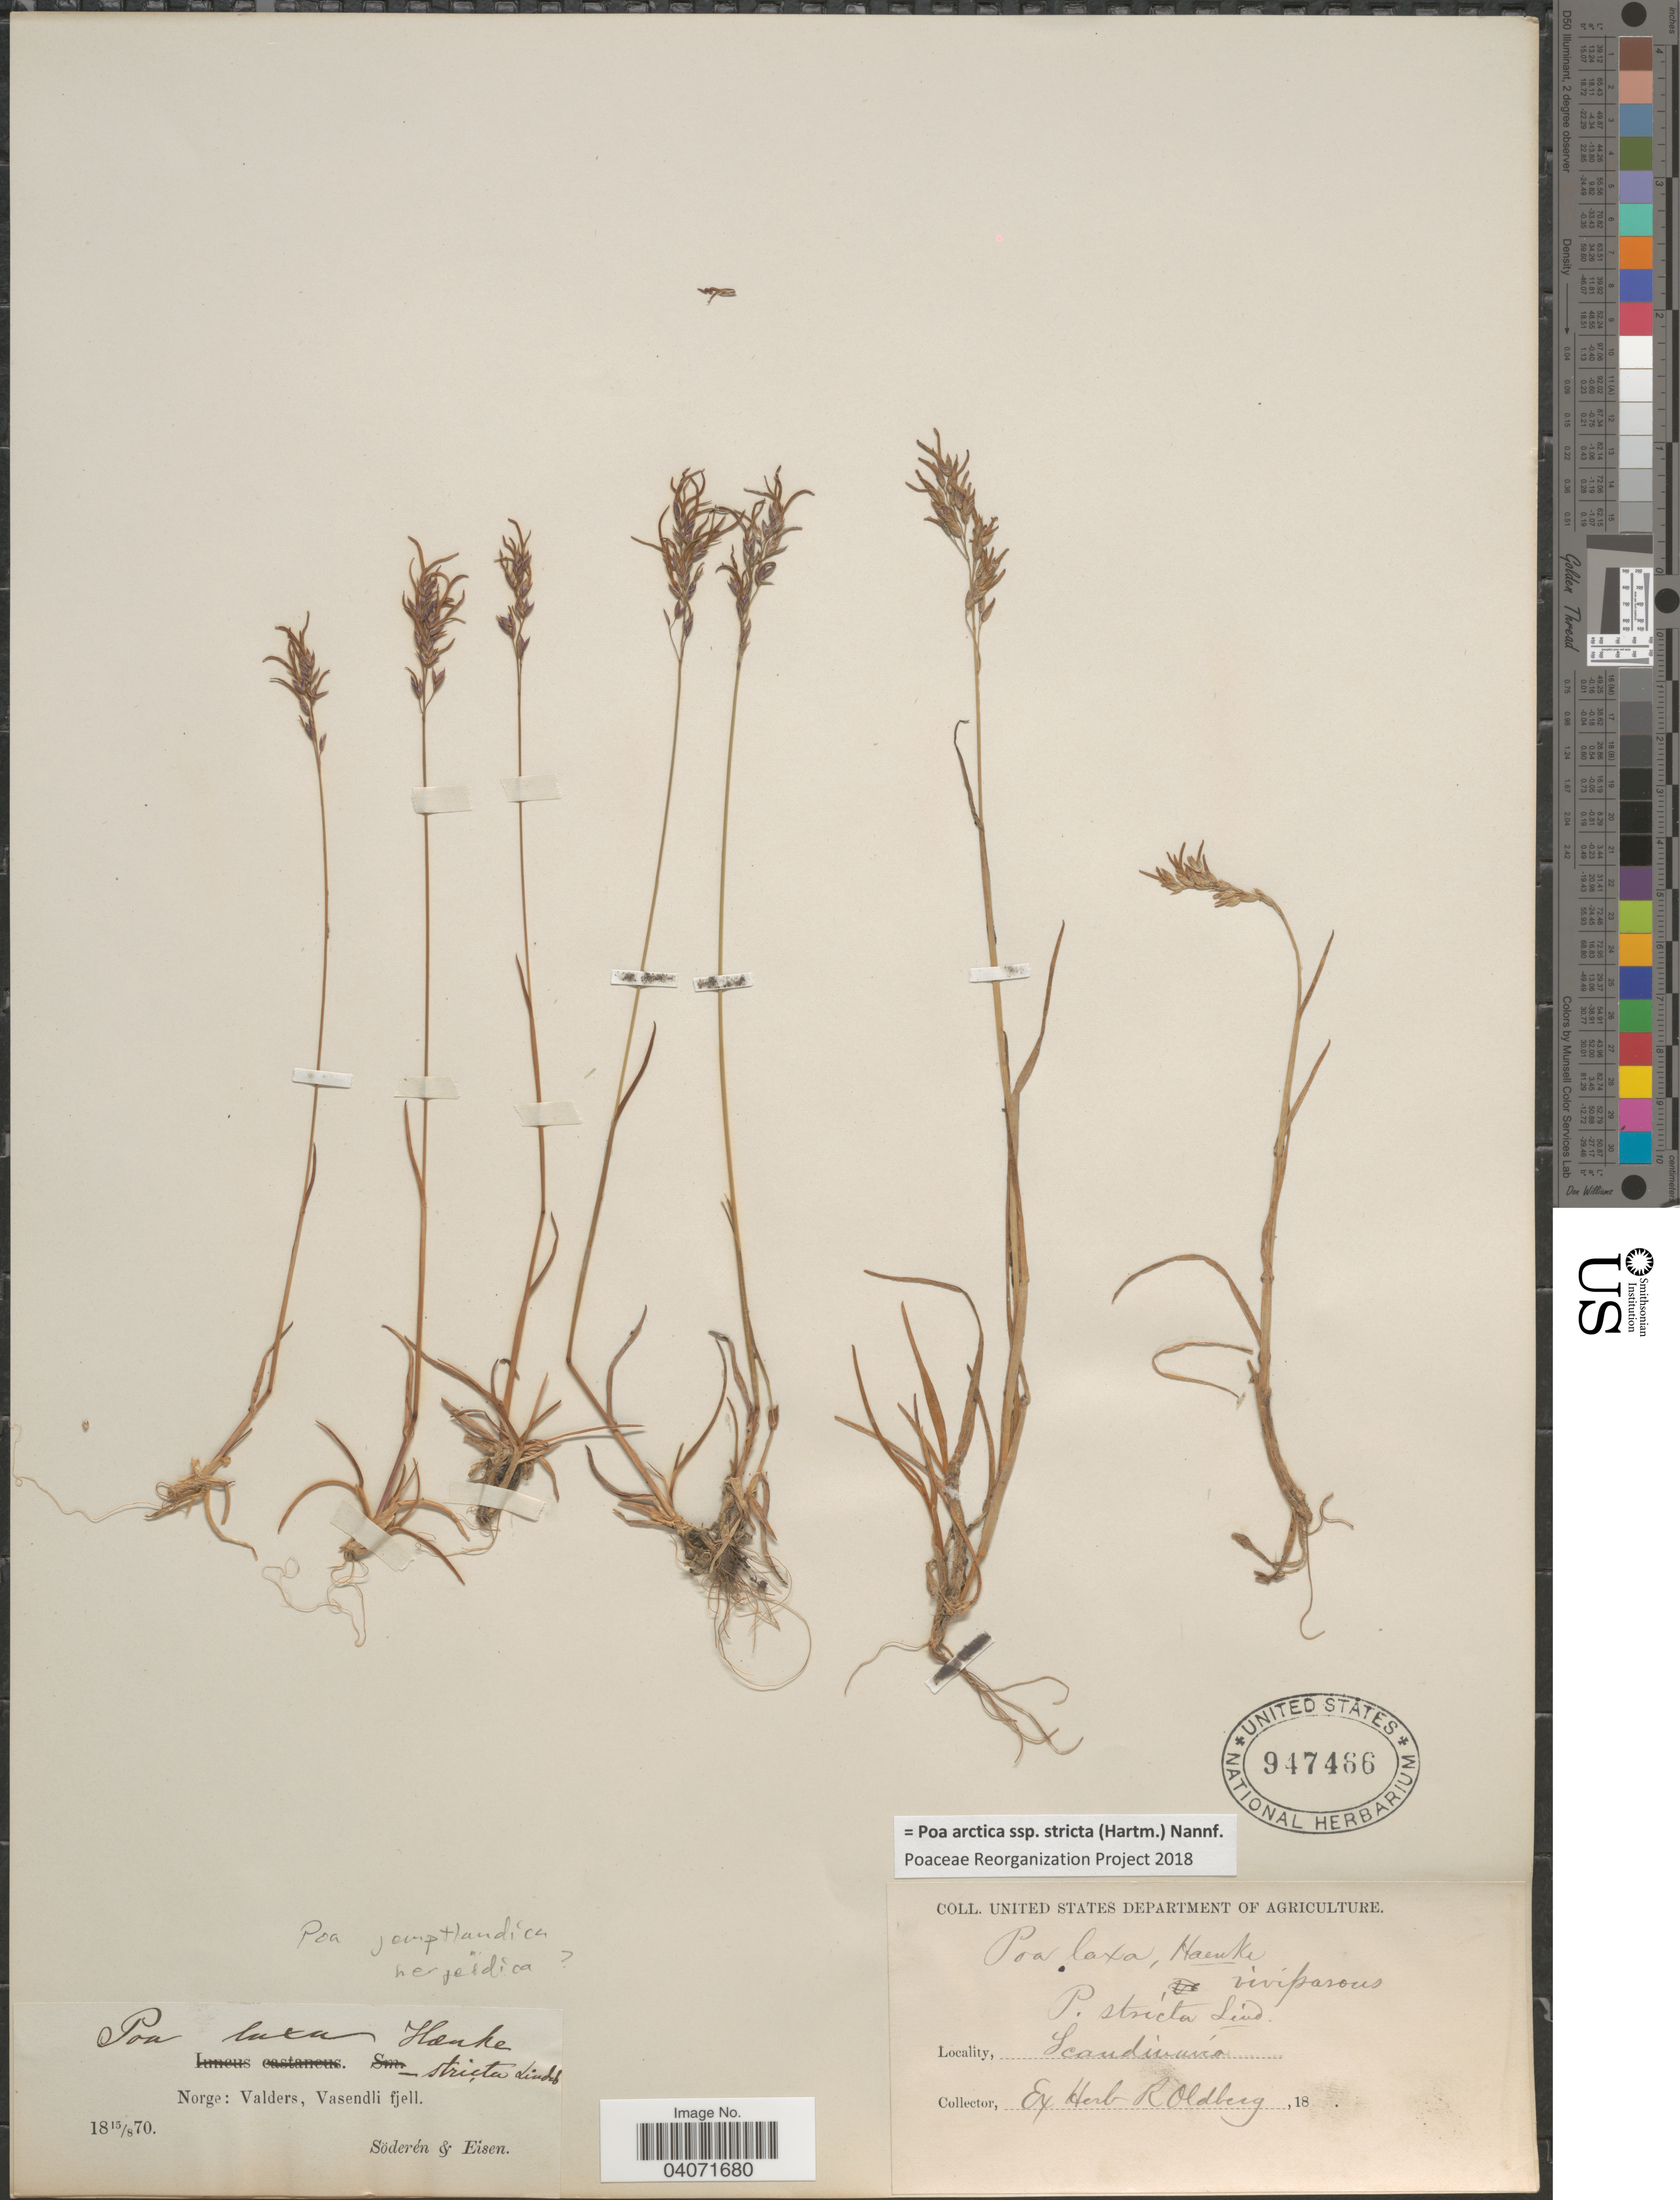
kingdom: Plantae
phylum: Tracheophyta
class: Liliopsida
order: Poales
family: Poaceae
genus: Poa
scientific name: Poa arctica subsp. stricta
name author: (Hartm.) Nannf.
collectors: Söderén & Eisen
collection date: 1870-08-15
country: Norway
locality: Norge: Valders, Vasendli fjell. Scandinavia.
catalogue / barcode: US 947466